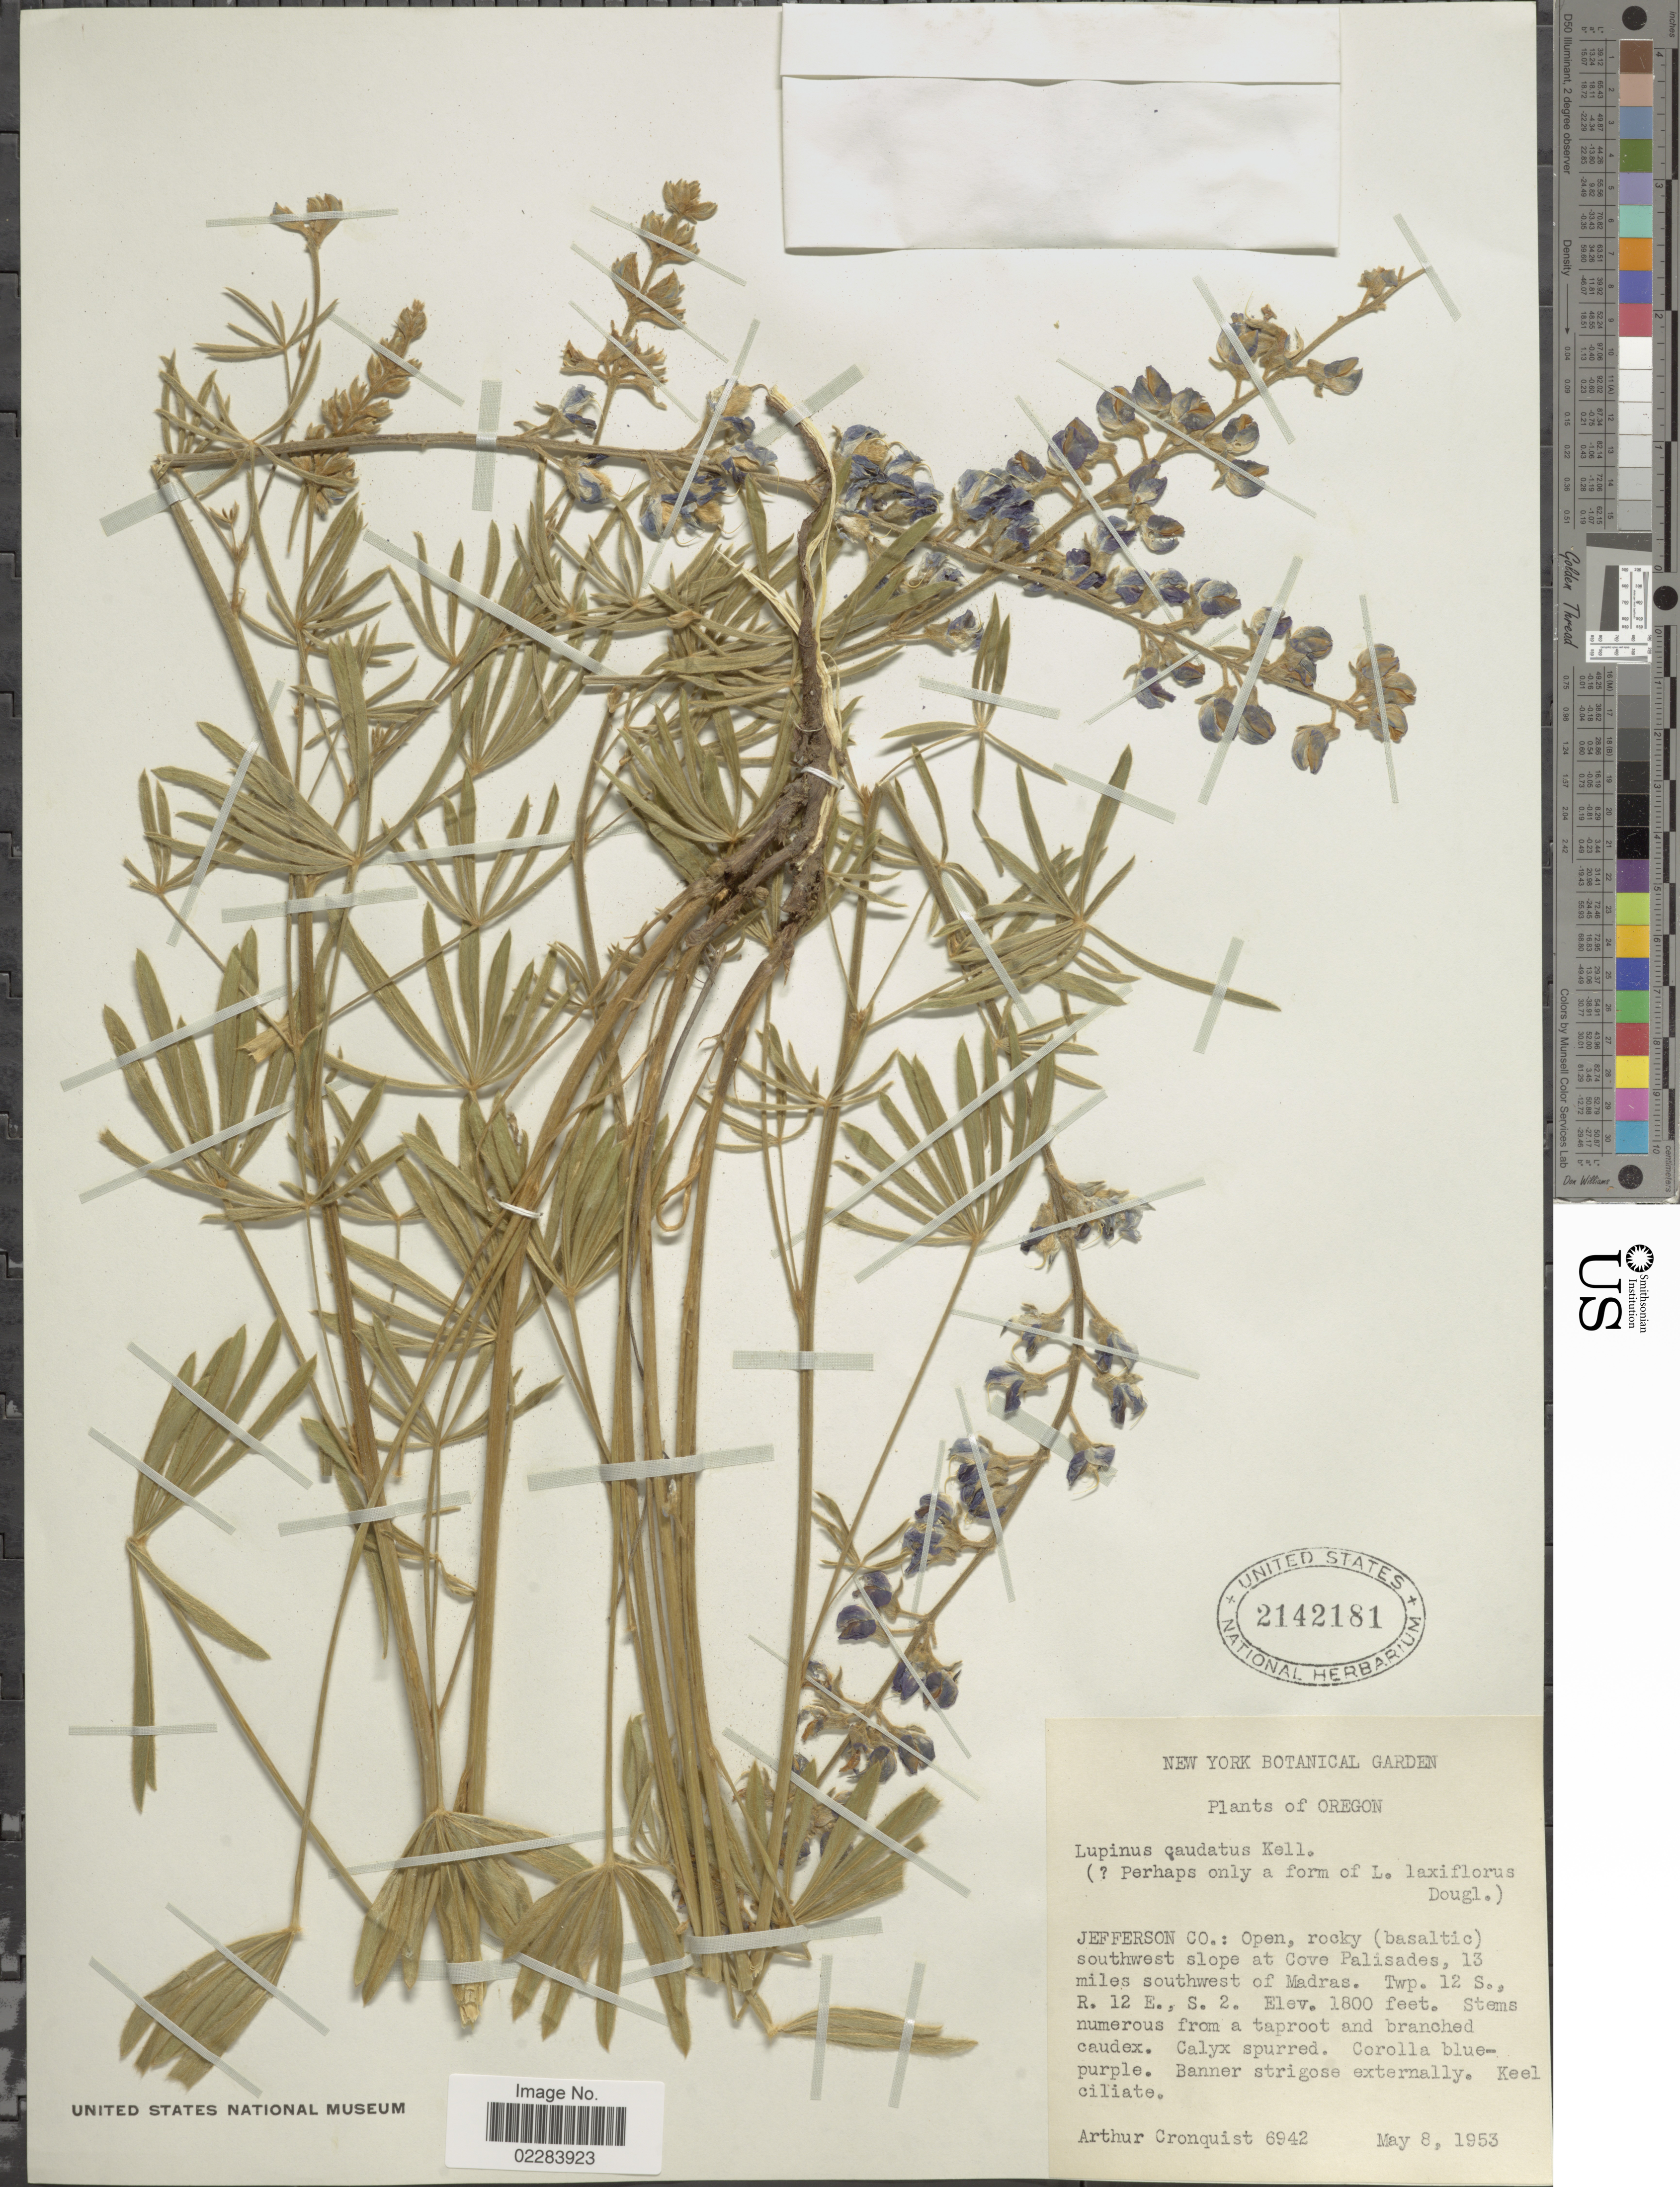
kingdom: Plantae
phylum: Tracheophyta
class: Magnoliopsida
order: Fabales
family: Fabaceae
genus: Lupinus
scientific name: Lupinus arbustus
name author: Lindl.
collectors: A. J. Cronquist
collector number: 6942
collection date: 1953-05-08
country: United States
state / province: Oregon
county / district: Jefferson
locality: Jefferson Co. : Open, rocky (balsaltic) southwest slope at Cove Palisades, 13 miles southwest of Madras. Twp. 12 S., R. 12 E. , S. 2.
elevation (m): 549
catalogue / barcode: US 2142181